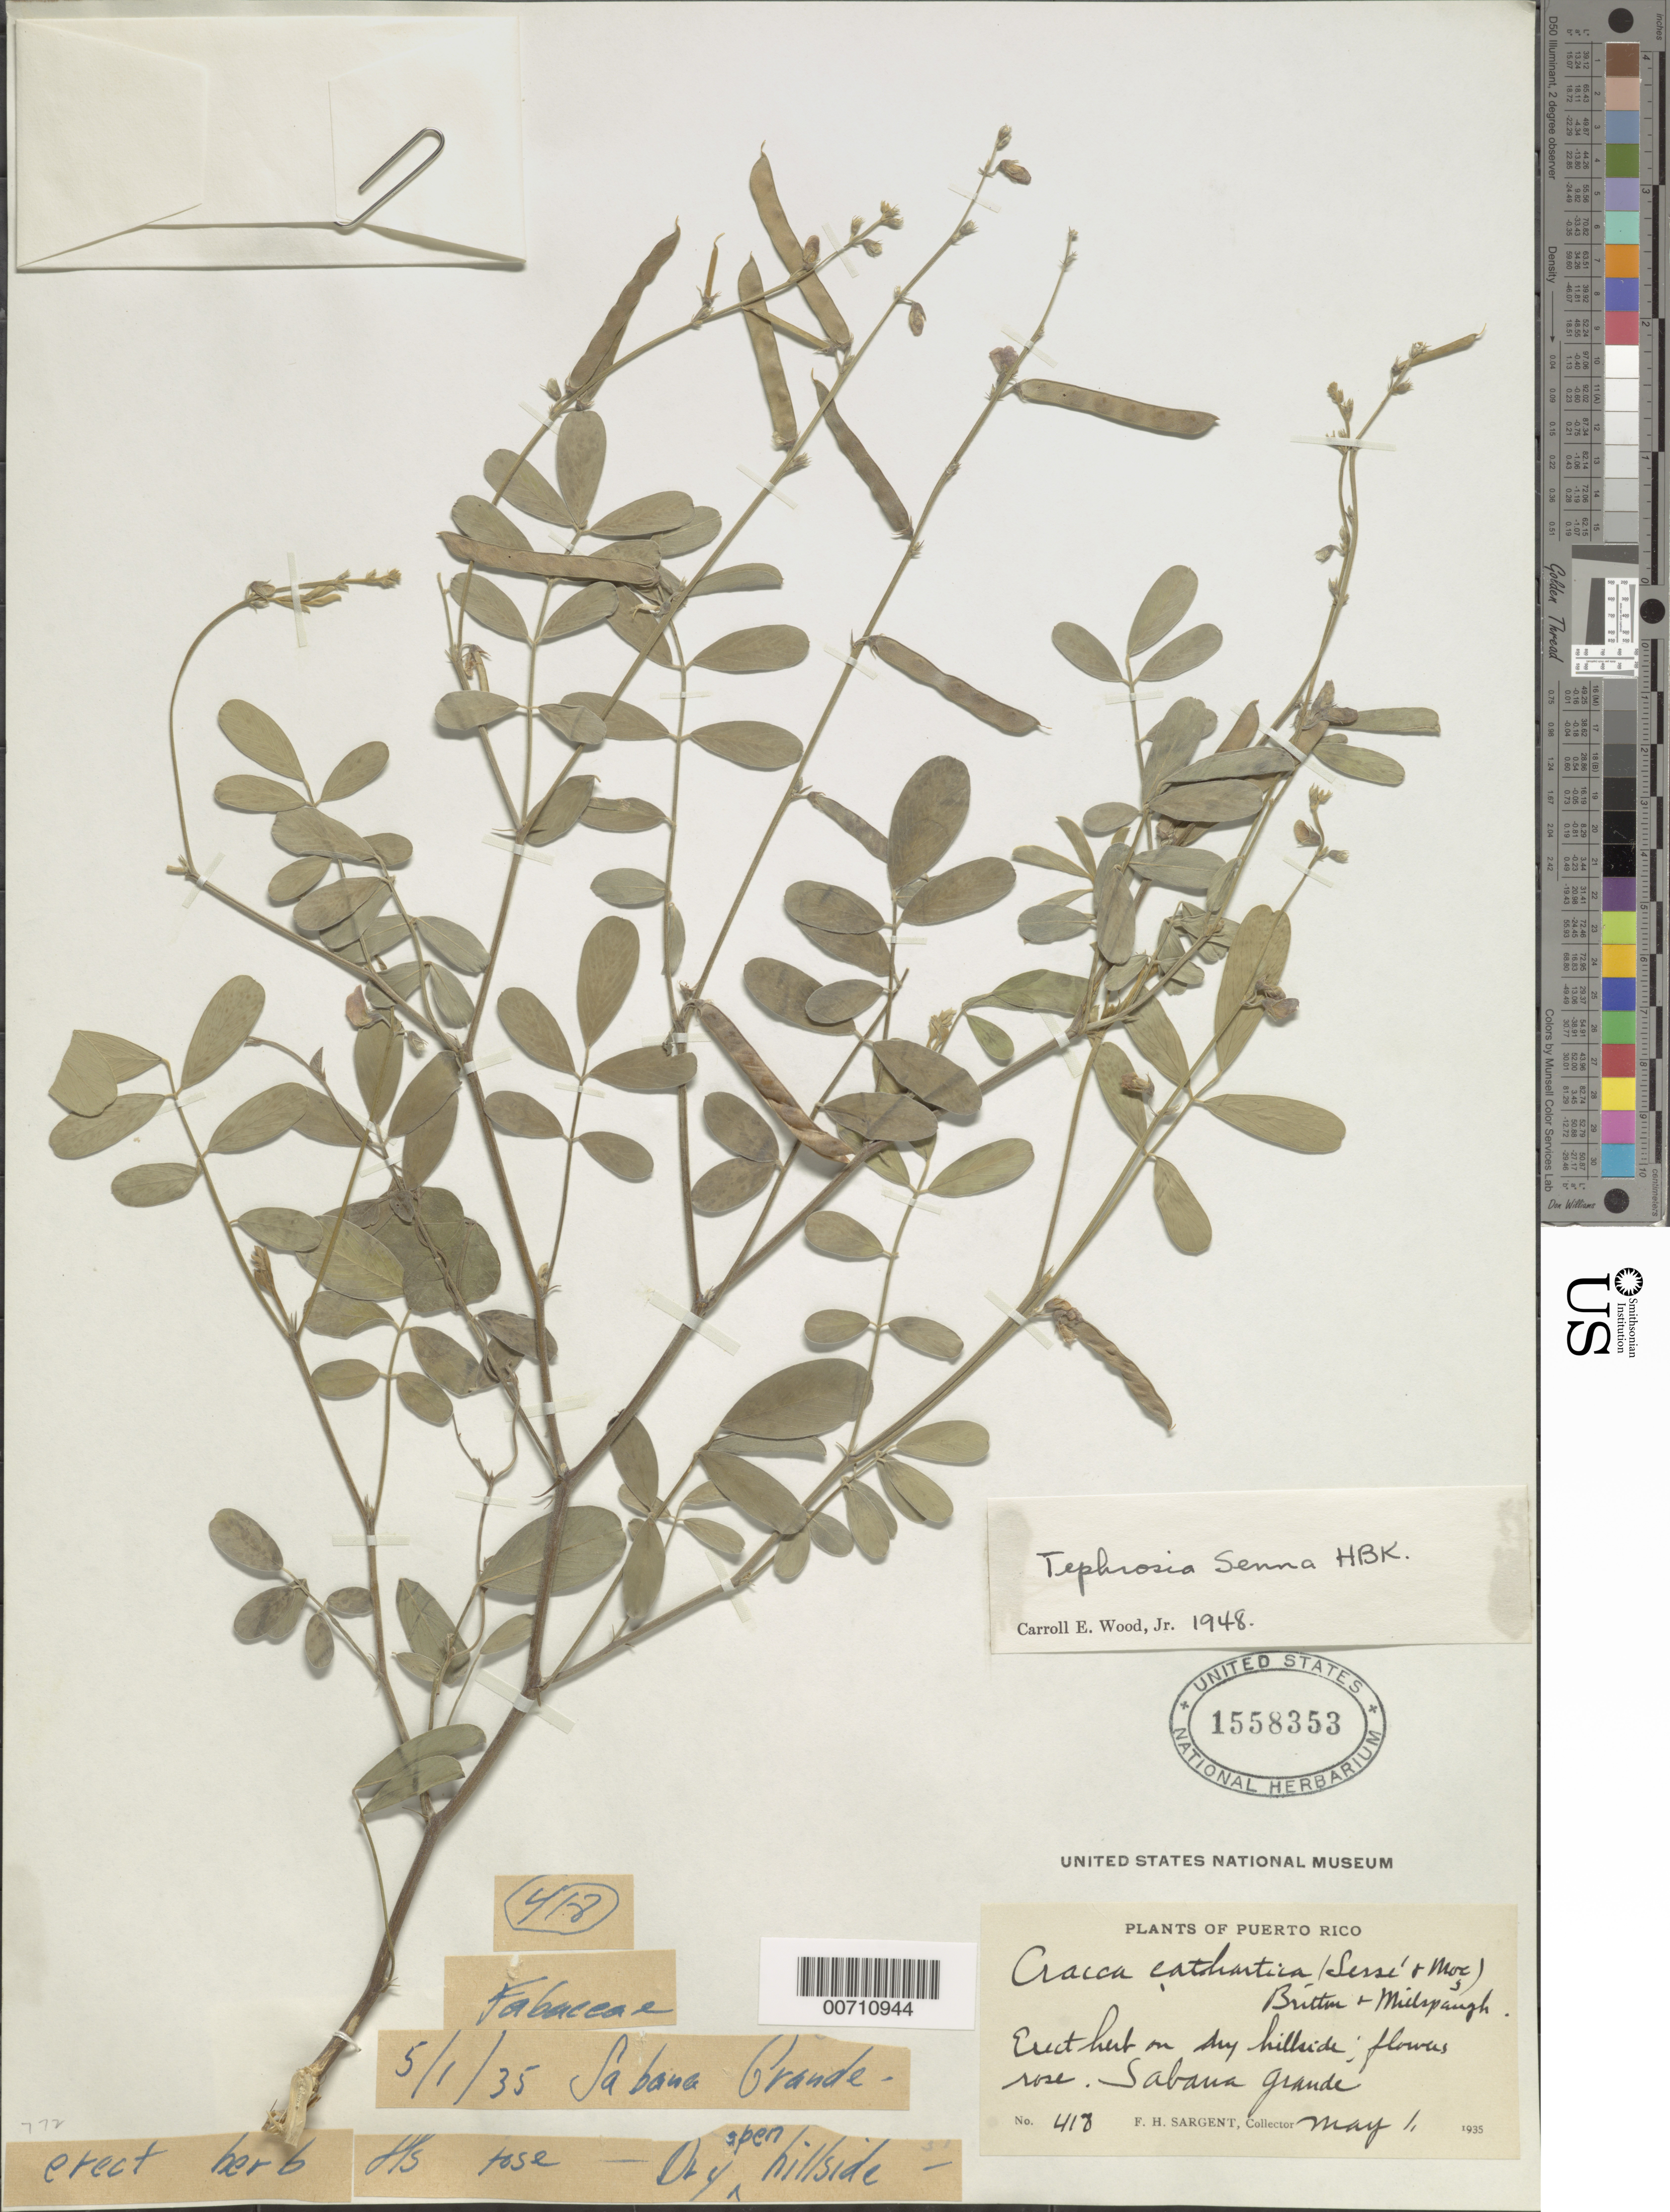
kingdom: Plantae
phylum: Tracheophyta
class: Magnoliopsida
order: Fabales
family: Fabaceae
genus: Tephrosia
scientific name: Tephrosia senna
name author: Kunth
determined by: Wood, C. E., Jr.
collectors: F. H. Sargent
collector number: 418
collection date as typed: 01 May 1935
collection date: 1935-05-01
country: Puerto Rico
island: Greater Antilles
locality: Sabana Grande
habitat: Dry hillside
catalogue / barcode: US 1558353